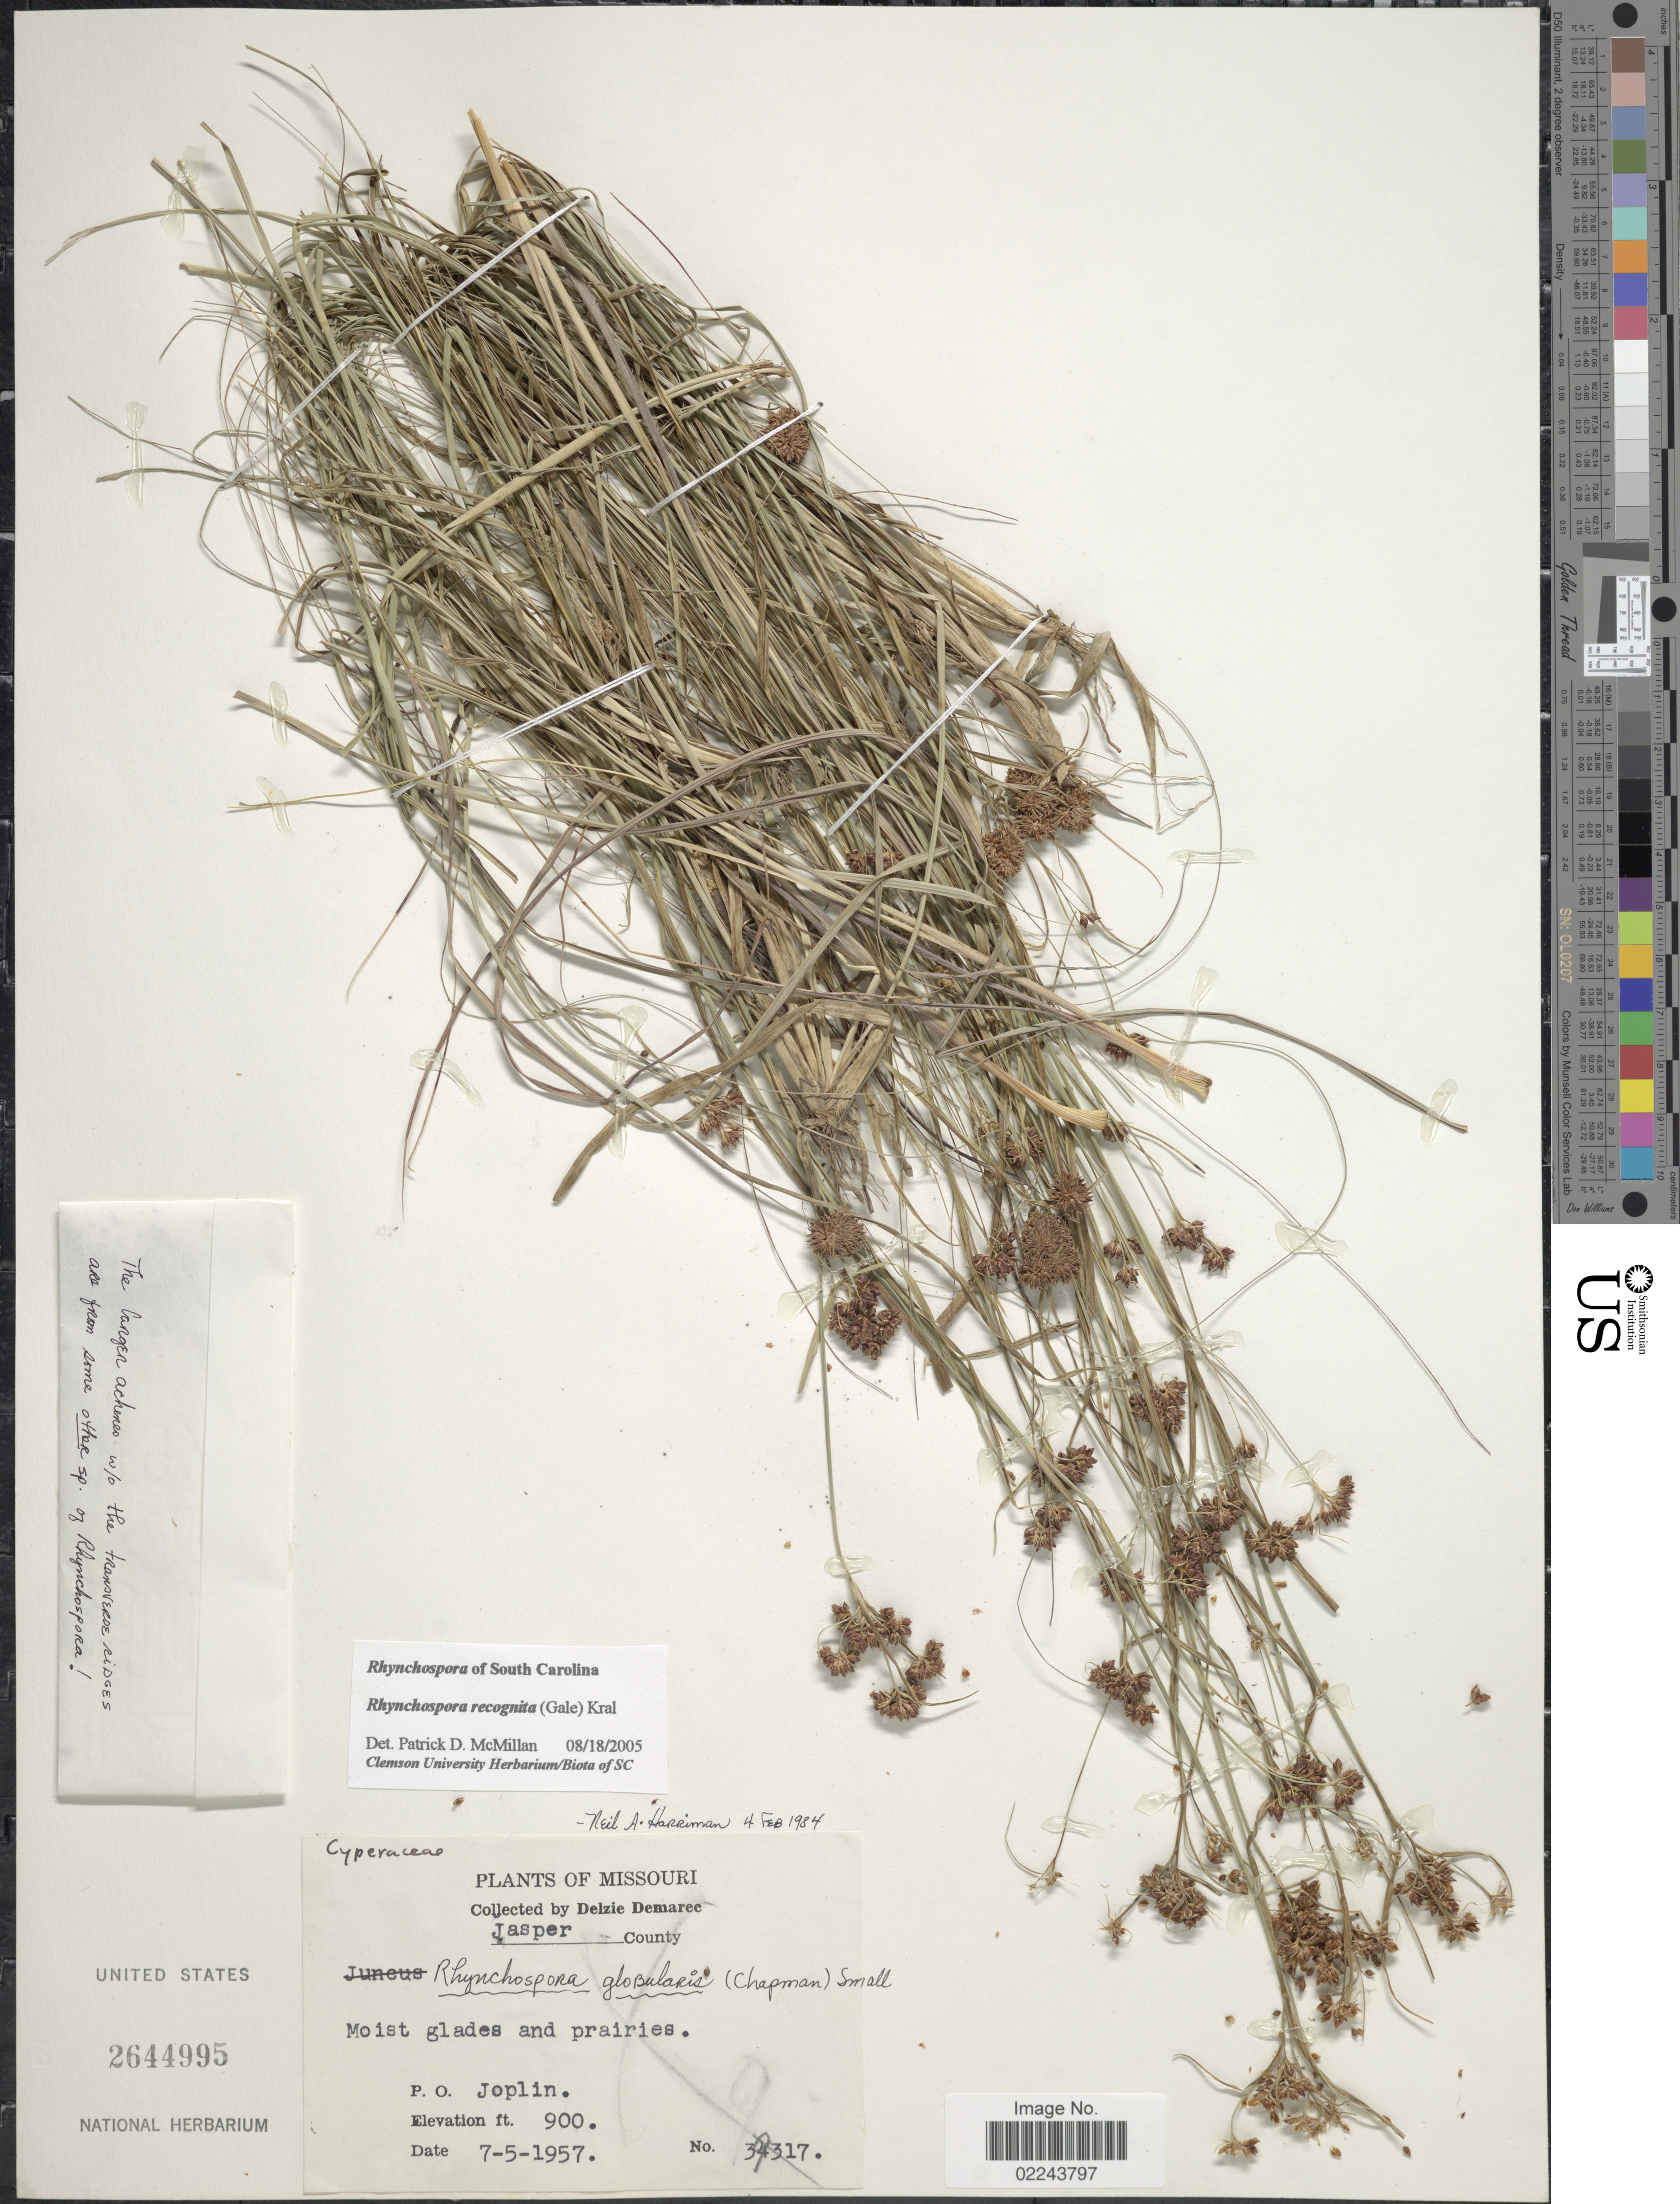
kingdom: Plantae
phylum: Tracheophyta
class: Liliopsida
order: Poales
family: Cyperaceae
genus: Rhynchospora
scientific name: Rhynchospora recognita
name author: (Gale) Kral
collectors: D. Demaree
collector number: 39317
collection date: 1957-07-05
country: United States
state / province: Missouri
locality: Jasper County, P.O. Joplin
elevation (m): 274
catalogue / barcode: US 2644995